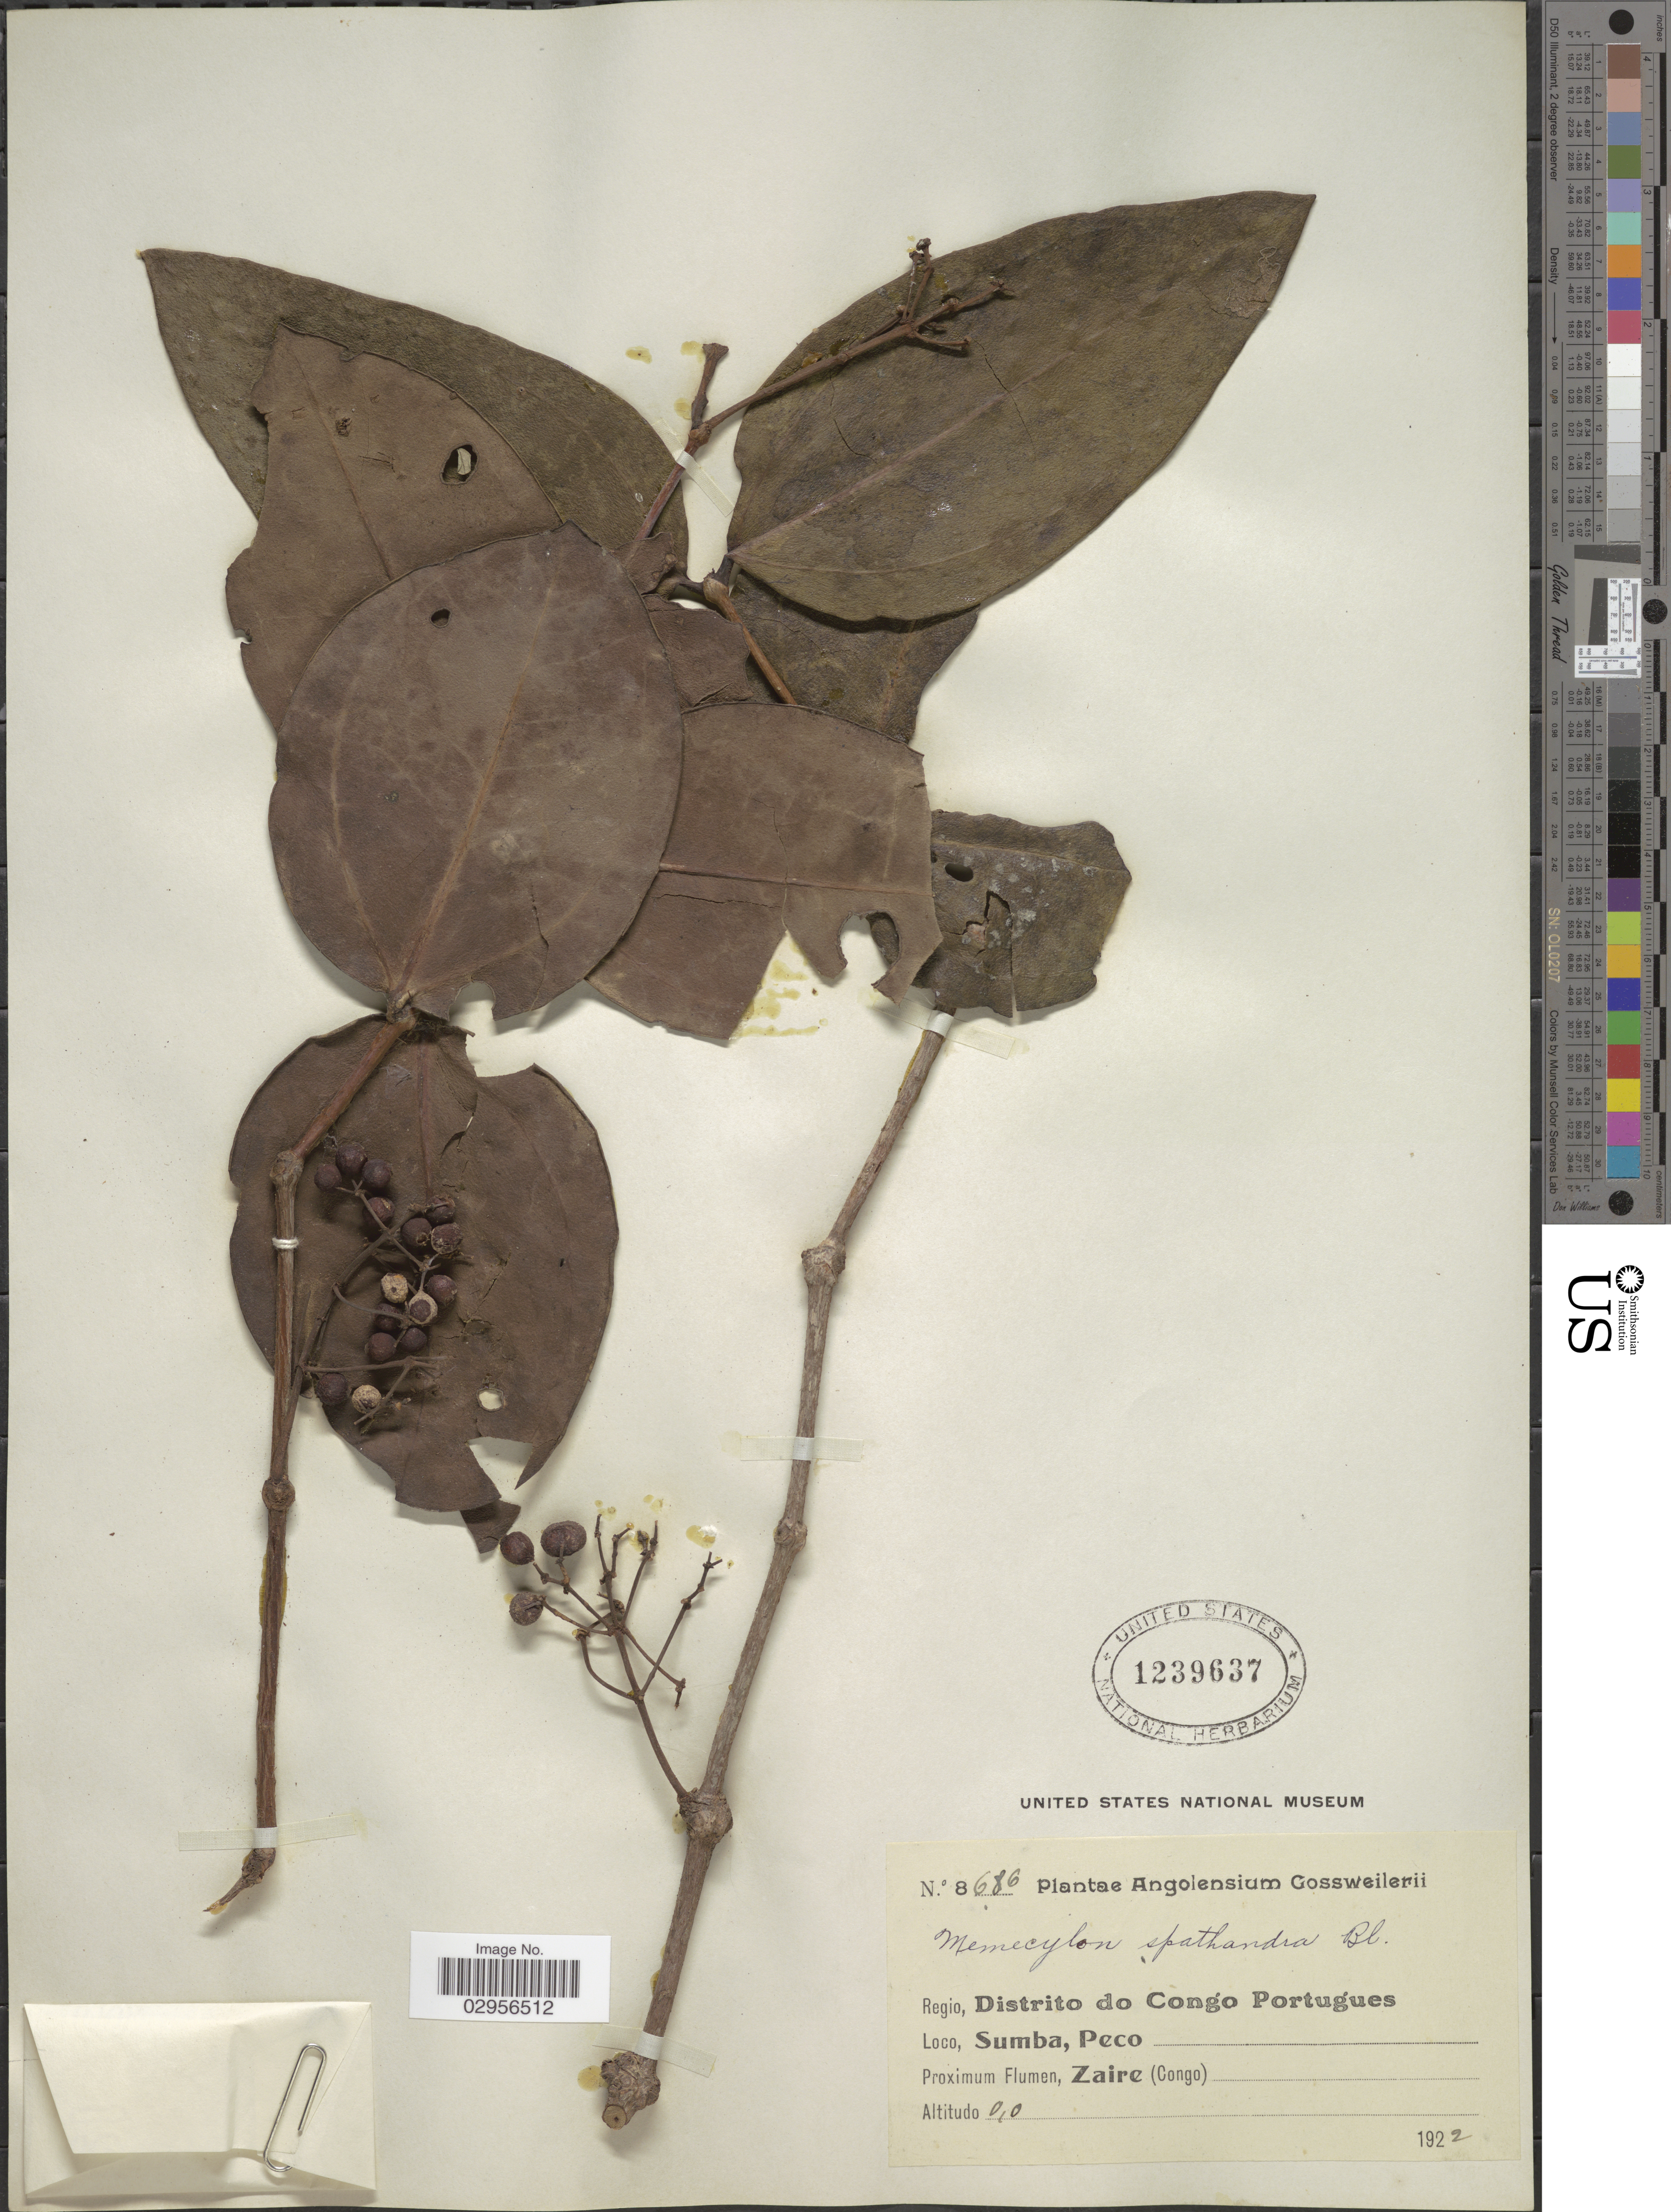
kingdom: Plantae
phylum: Tracheophyta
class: Magnoliopsida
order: Myrtales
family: Melastomataceae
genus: Memecylon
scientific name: Memecylon spathandra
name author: Blume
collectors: -. Gossweiler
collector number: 8686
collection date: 1922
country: Angola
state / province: Zaire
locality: Sumba, Peco (Congo).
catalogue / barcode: US 1239637